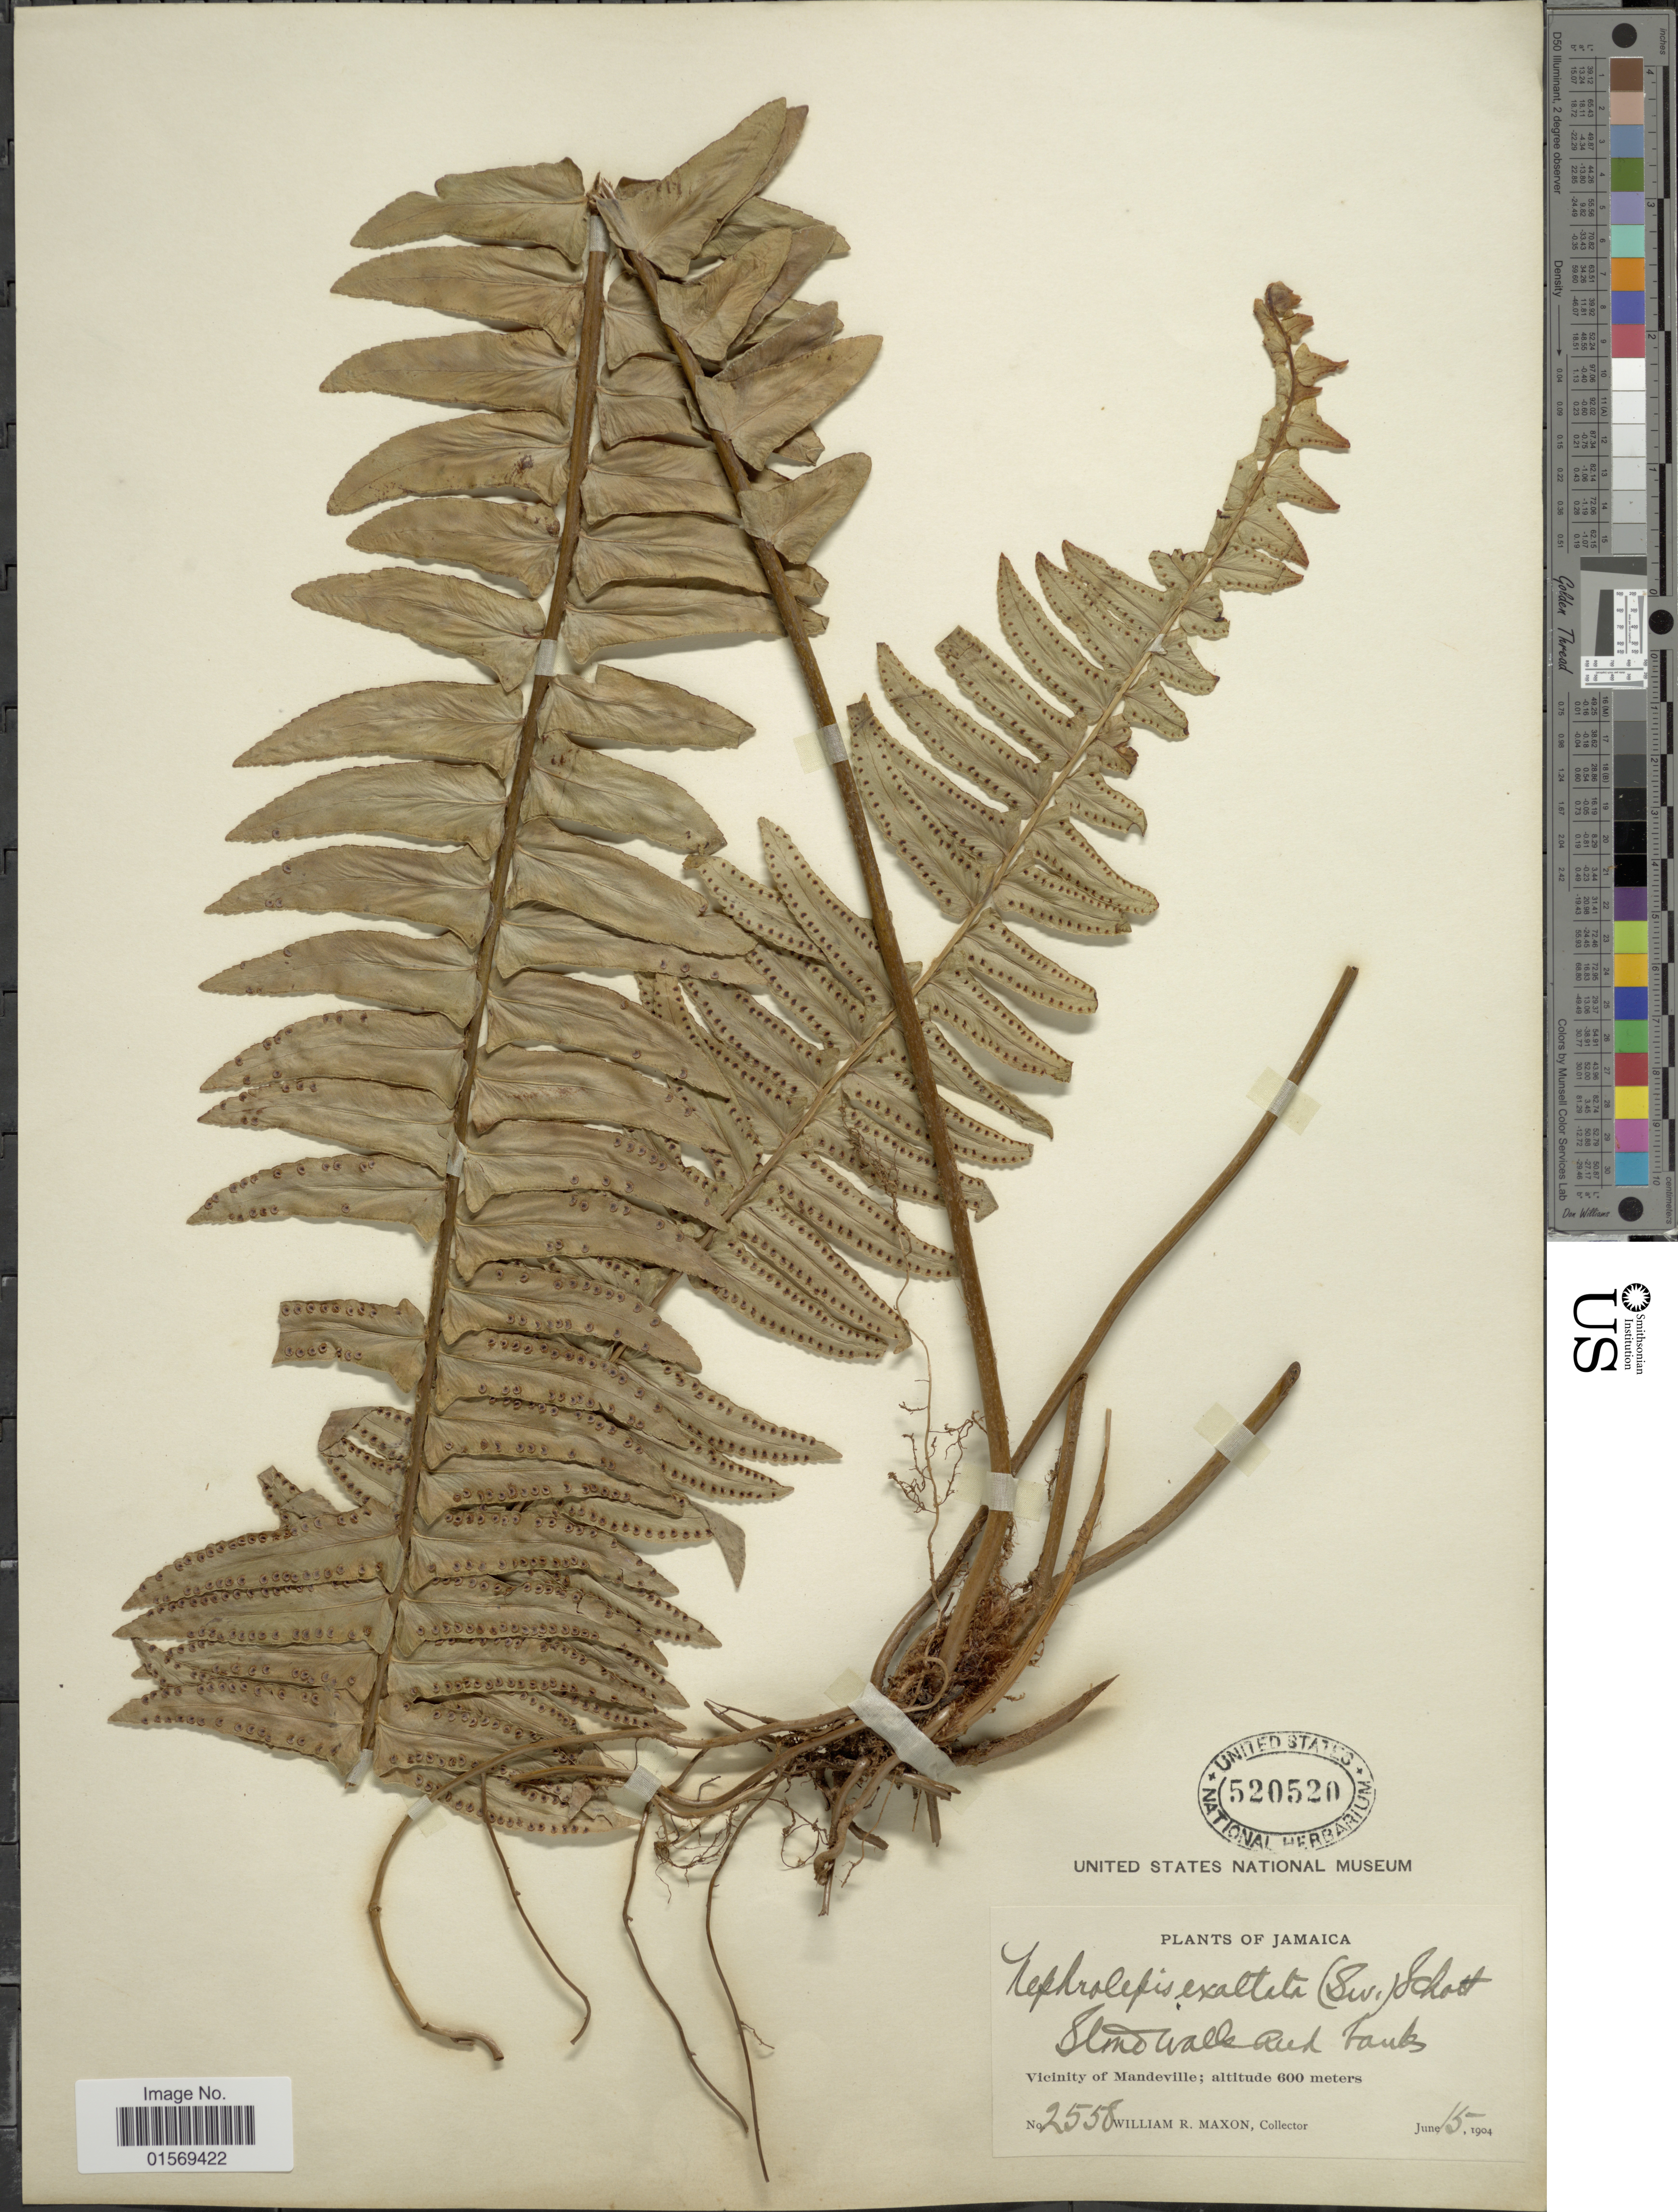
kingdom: Plantae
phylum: Tracheophyta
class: Polypodiopsida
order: Polypodiales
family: Nephrolepidaceae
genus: Nephrolepis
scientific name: Nephrolepis exaltata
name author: (L.) Schott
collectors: W. R. Maxon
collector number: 2558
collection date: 1904-06-15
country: Jamaica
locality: Jamaica, Vicinity of Manderville.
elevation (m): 600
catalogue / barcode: US 520520